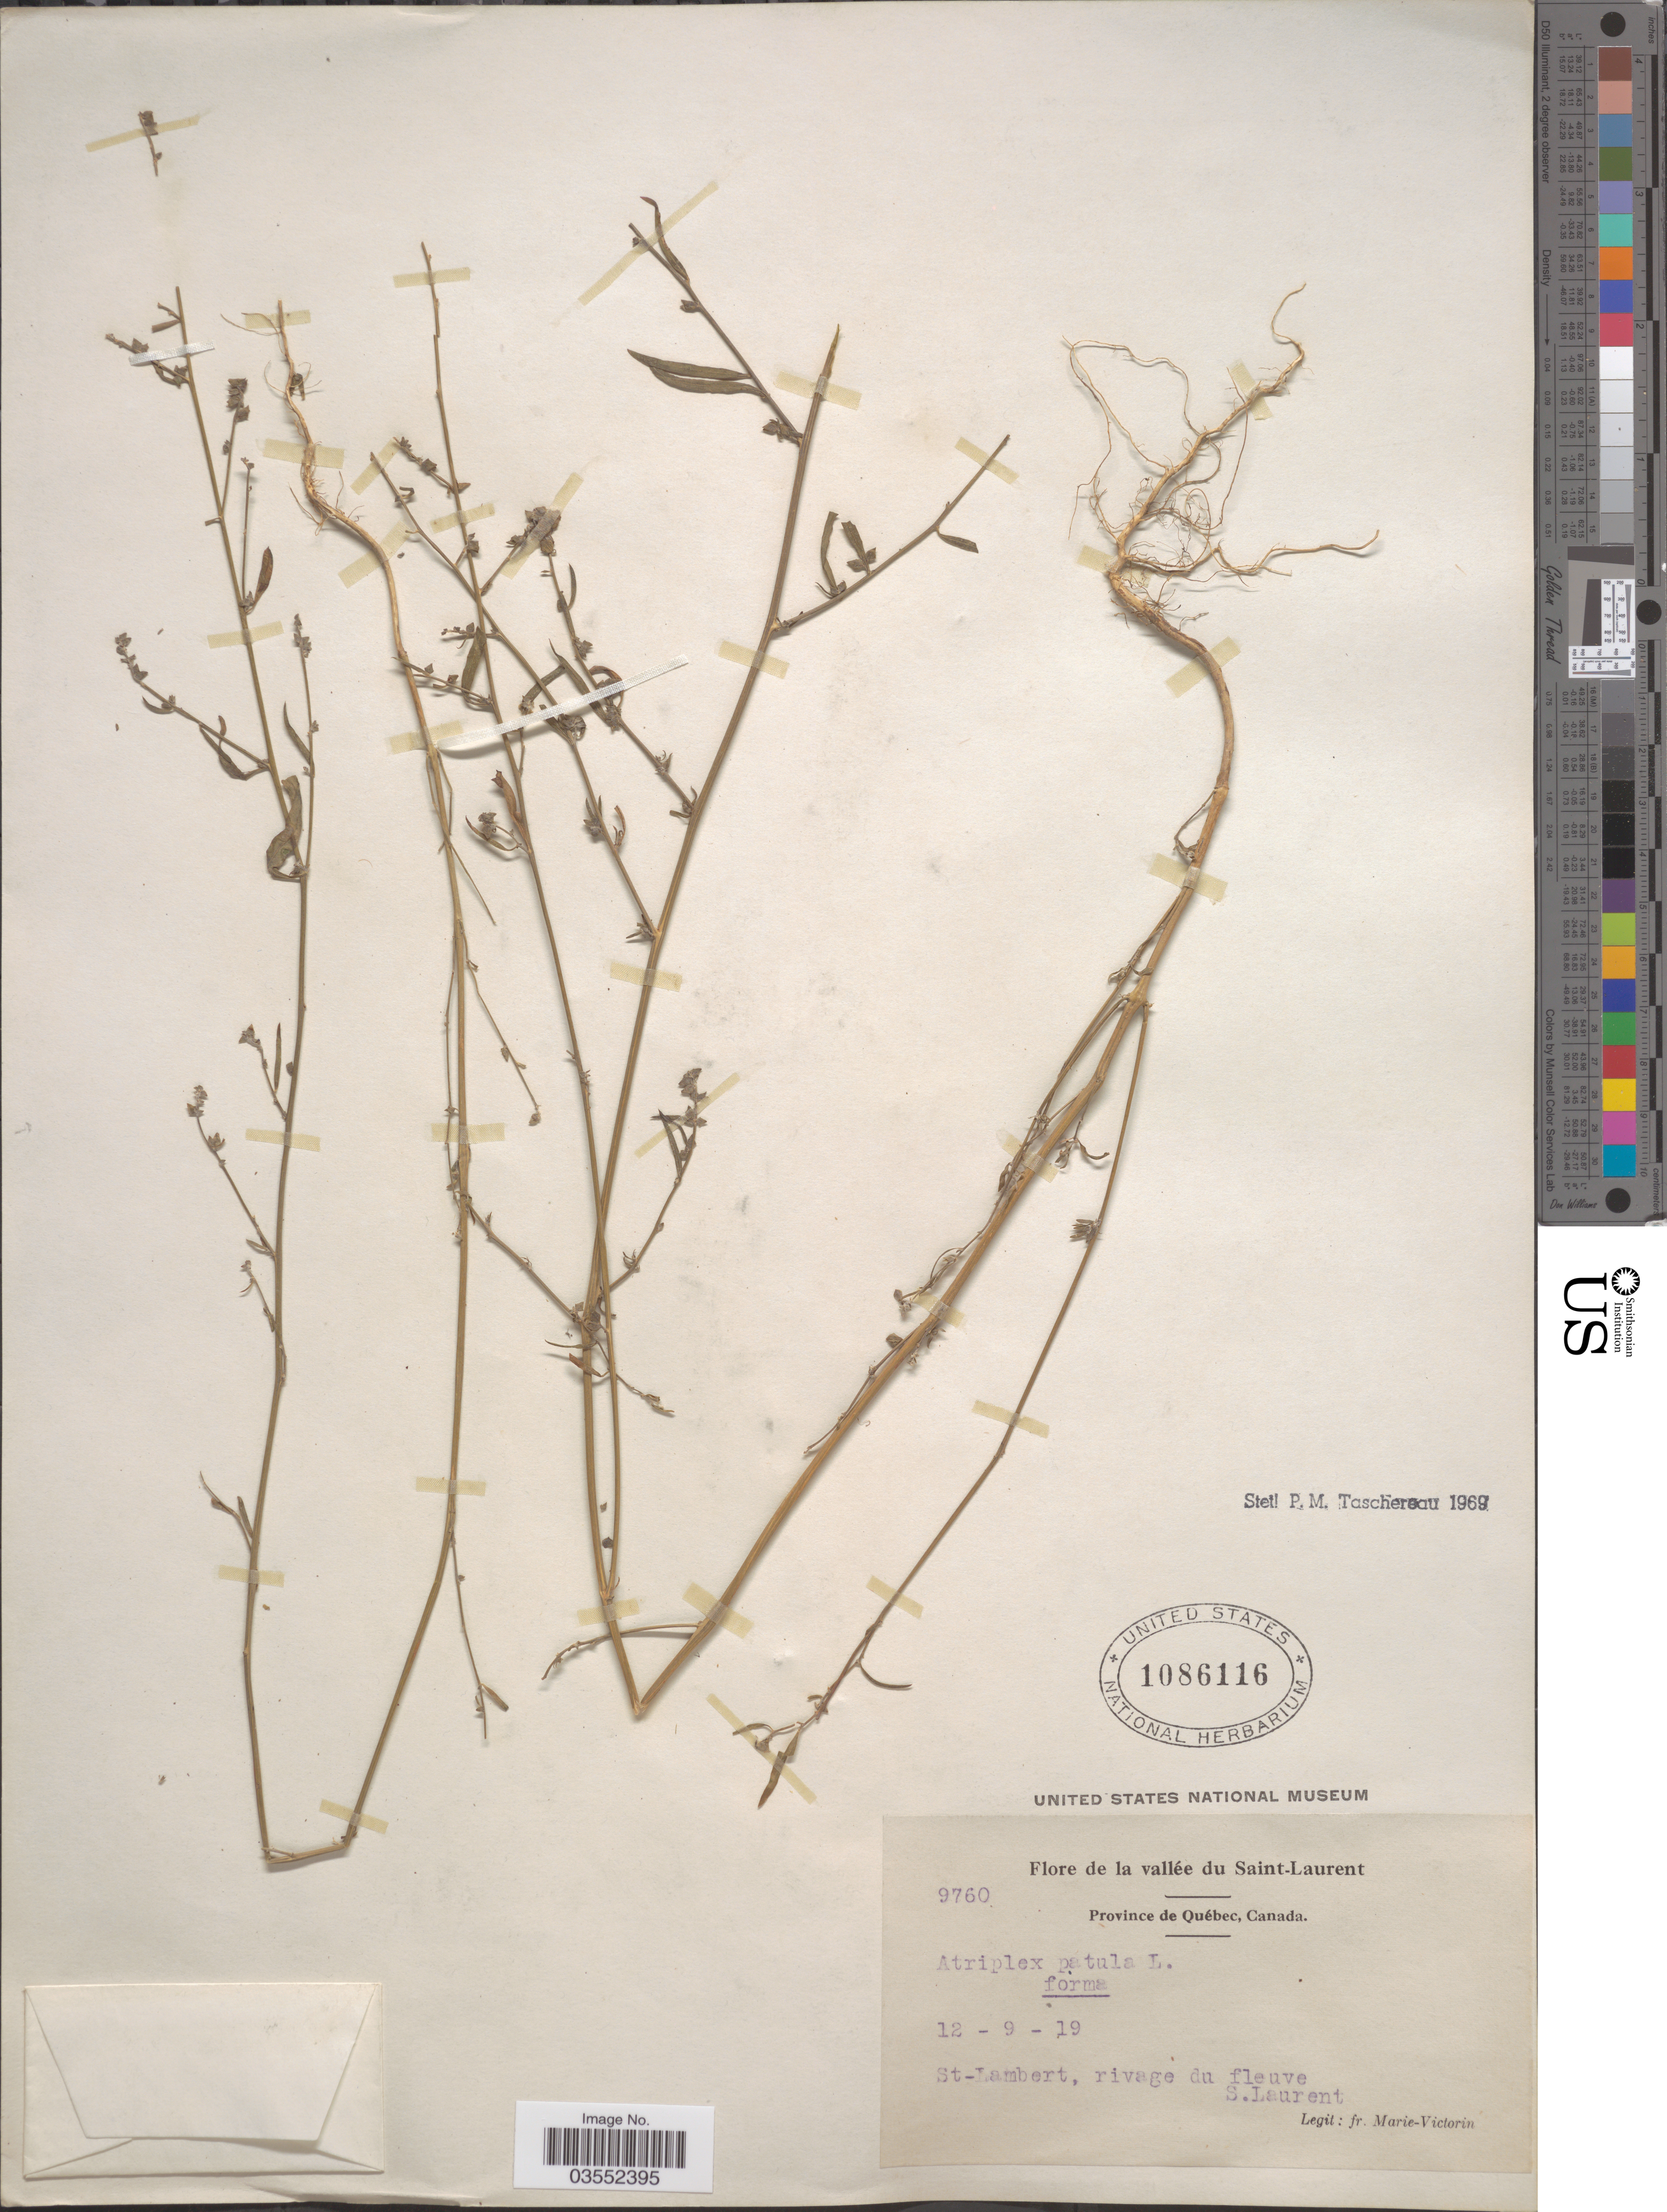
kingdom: Plantae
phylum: Tracheophyta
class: Magnoliopsida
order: Caryophyllales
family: Amaranthaceae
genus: Atriplex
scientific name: Atriplex patula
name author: L.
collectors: F. Marie-Victorin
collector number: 9760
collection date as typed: Transcribed d/m/y: 12/9/19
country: Canada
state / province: Quebec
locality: De la vallée du Saint-Laurent. St-Lambert, rivage du fleuve S. Laurent.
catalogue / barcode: US 1086116